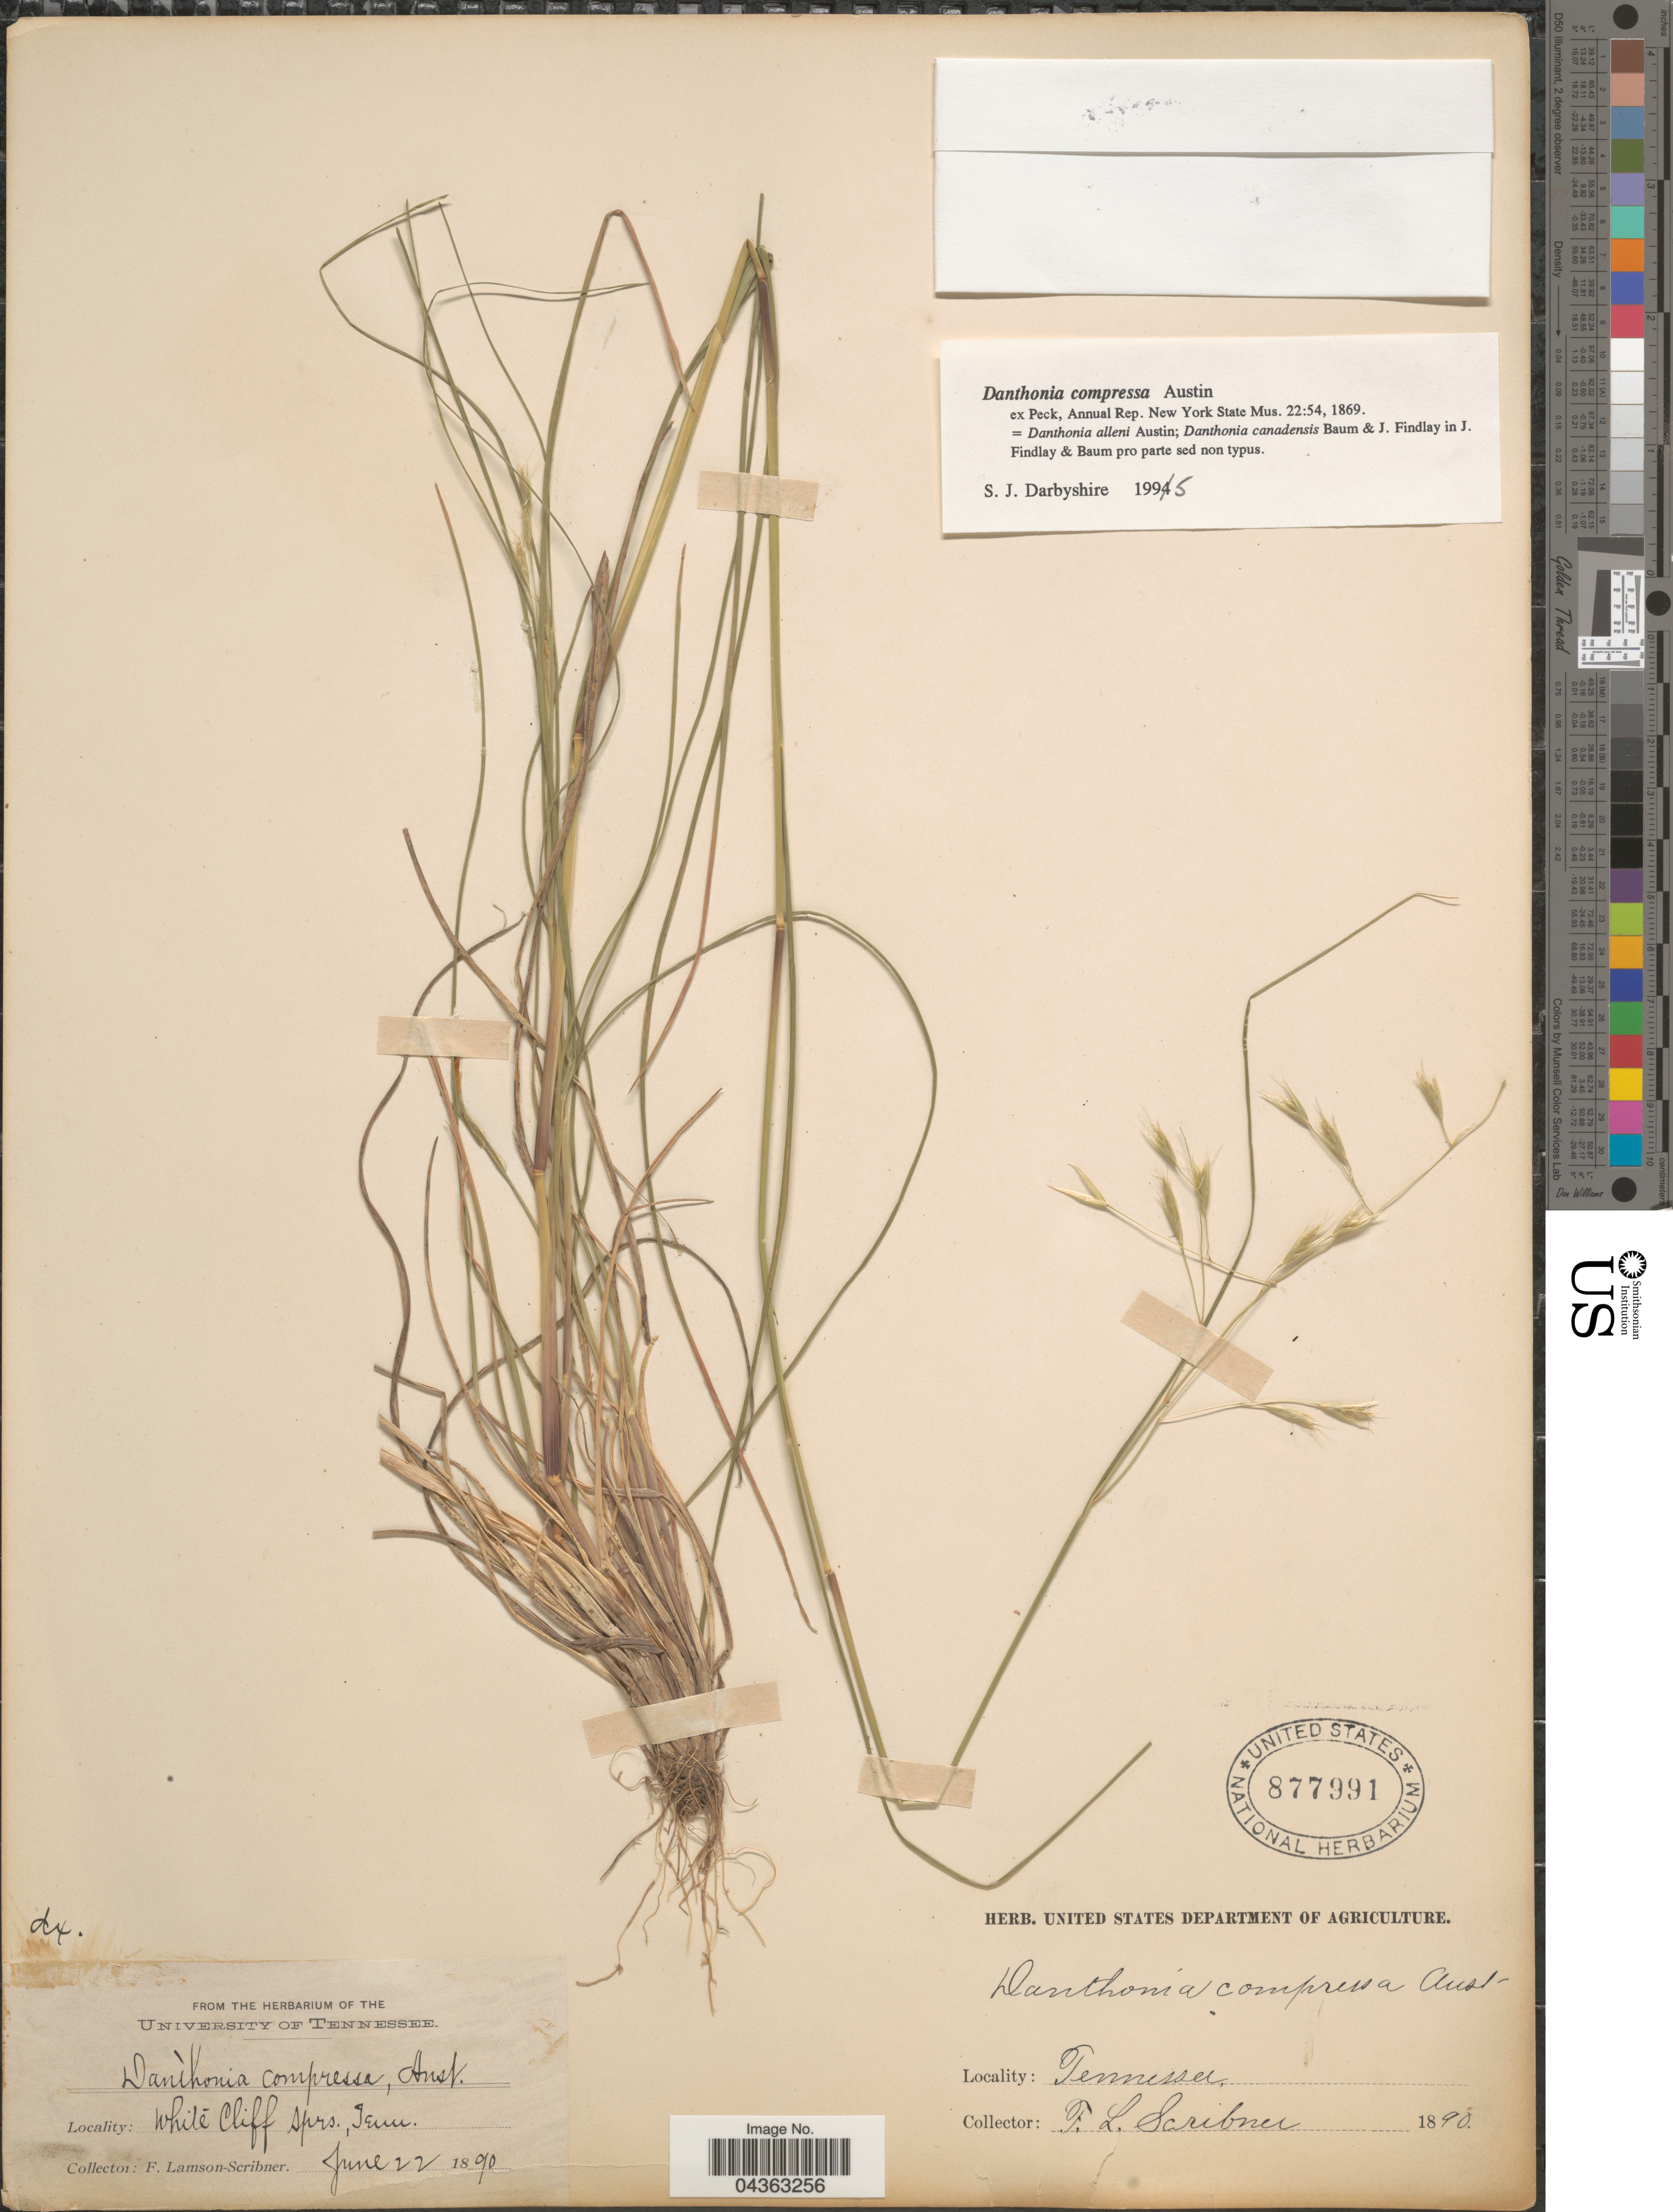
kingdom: Plantae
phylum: Tracheophyta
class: Liliopsida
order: Poales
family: Poaceae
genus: Danthonia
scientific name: Danthonia compressa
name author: Austin in F. Peck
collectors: F. Lamson-Scribner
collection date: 1890-06-22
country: United States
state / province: Tennessee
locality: White Cliff Sprs.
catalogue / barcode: US 877991